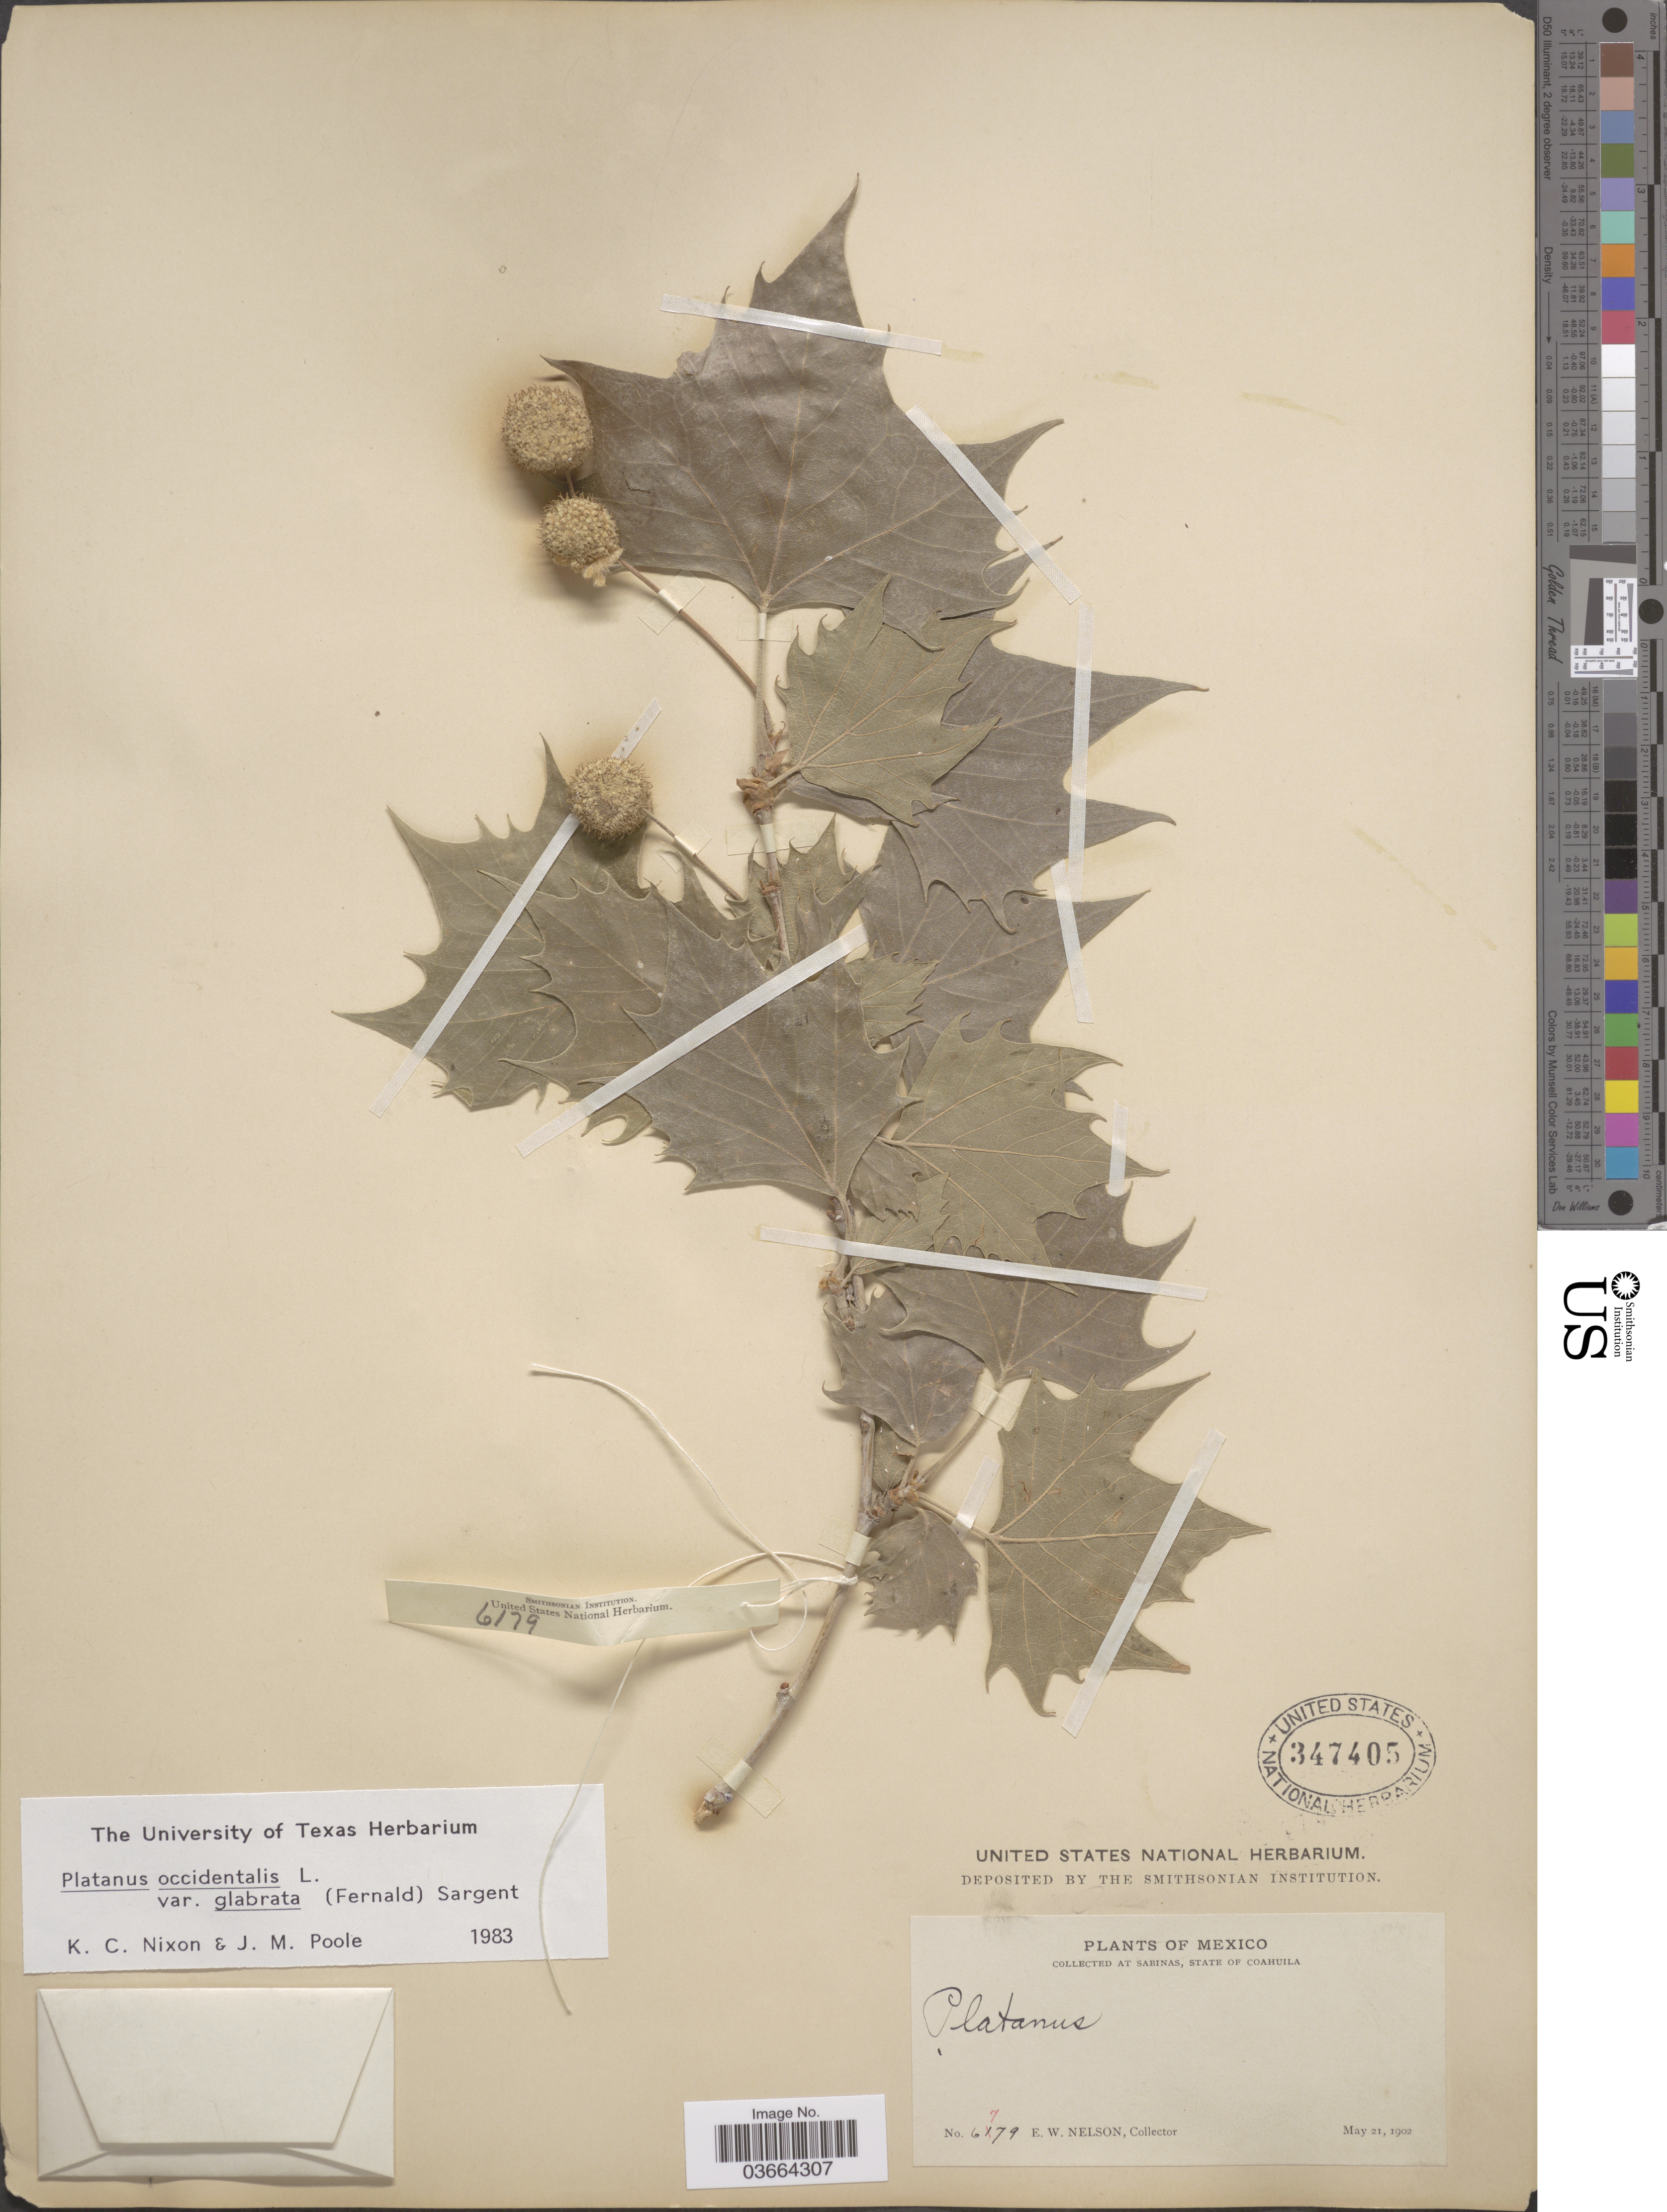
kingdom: Plantae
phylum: Tracheophyta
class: Magnoliopsida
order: Proteales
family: Platanaceae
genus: Platanus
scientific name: Platanus occidentalis var. glabrata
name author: (Fernald) Sarg.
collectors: E. W. Nelson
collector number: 6779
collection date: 1902-05-21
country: Mexico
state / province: Coahuila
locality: Sabinas.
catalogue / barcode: US 347405